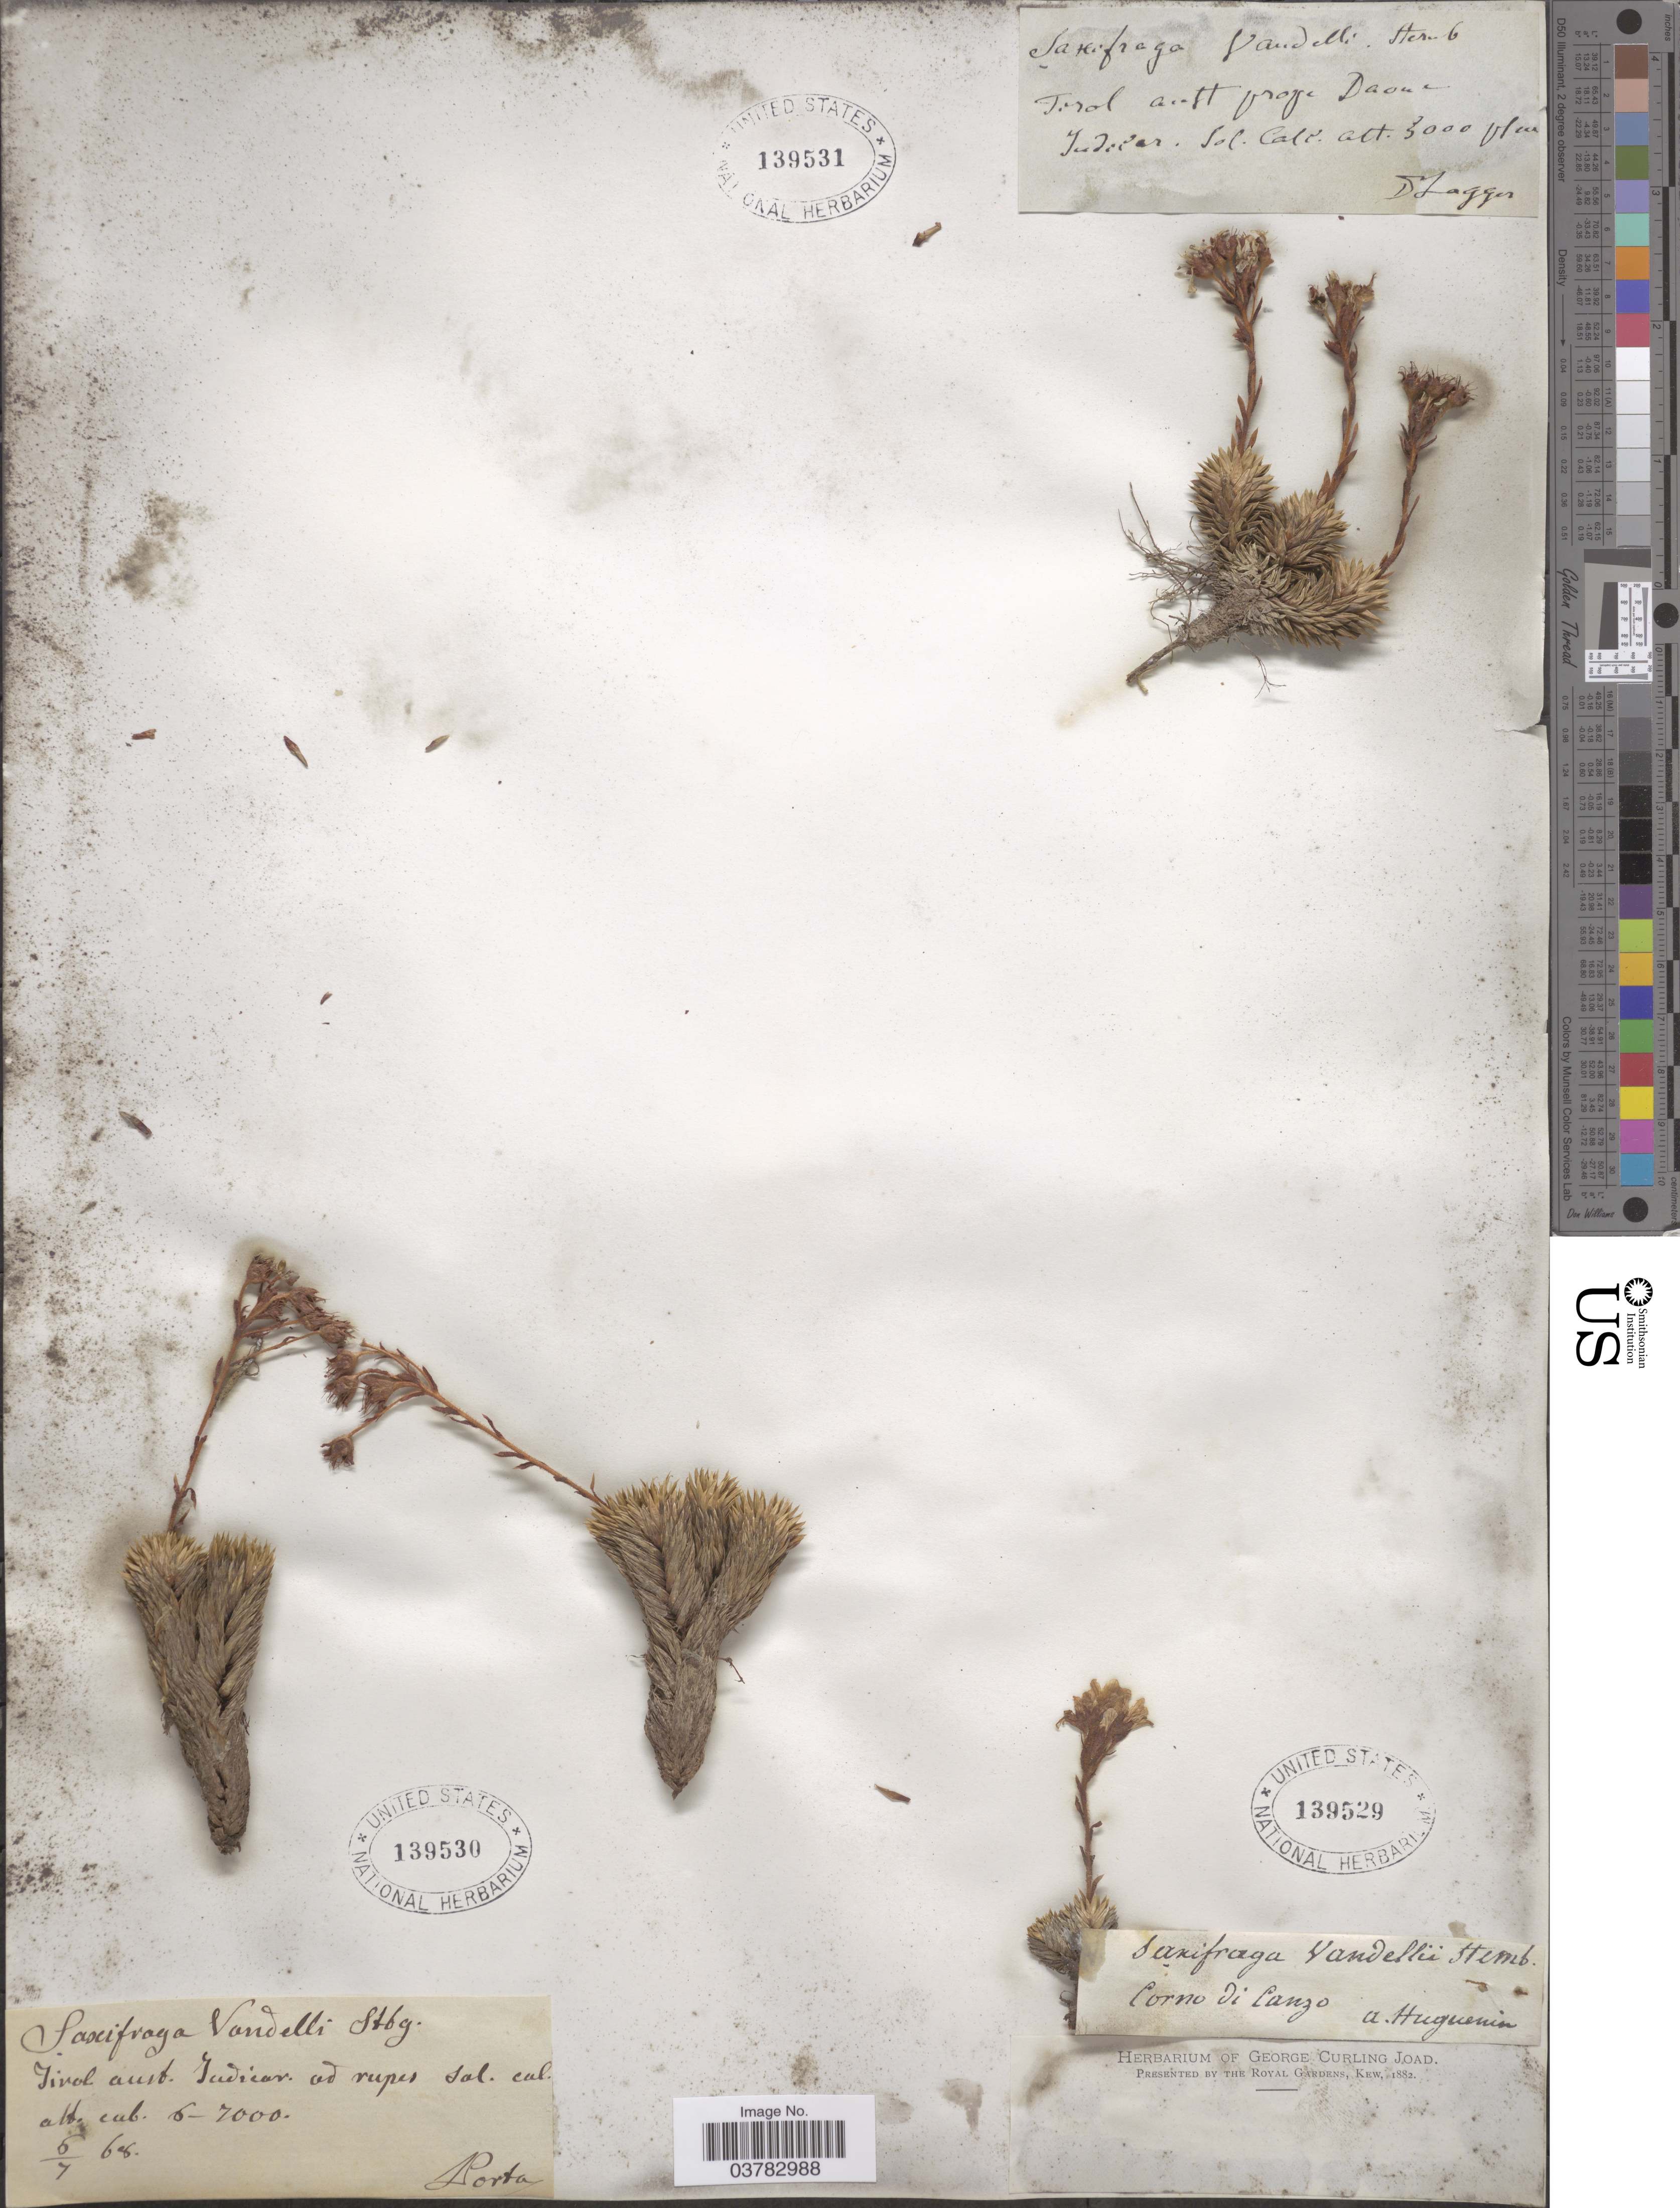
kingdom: Plantae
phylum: Tracheophyta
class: Magnoliopsida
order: Saxifragales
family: Saxifragaceae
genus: Saxifraga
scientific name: Saxifraga vandellii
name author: Sternb.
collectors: -- Porta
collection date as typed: Transcribed d/m/y: 6/7/68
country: Italy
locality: Tirol aust. Judicar. ad rupis sal. cal.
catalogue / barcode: US 139530-2